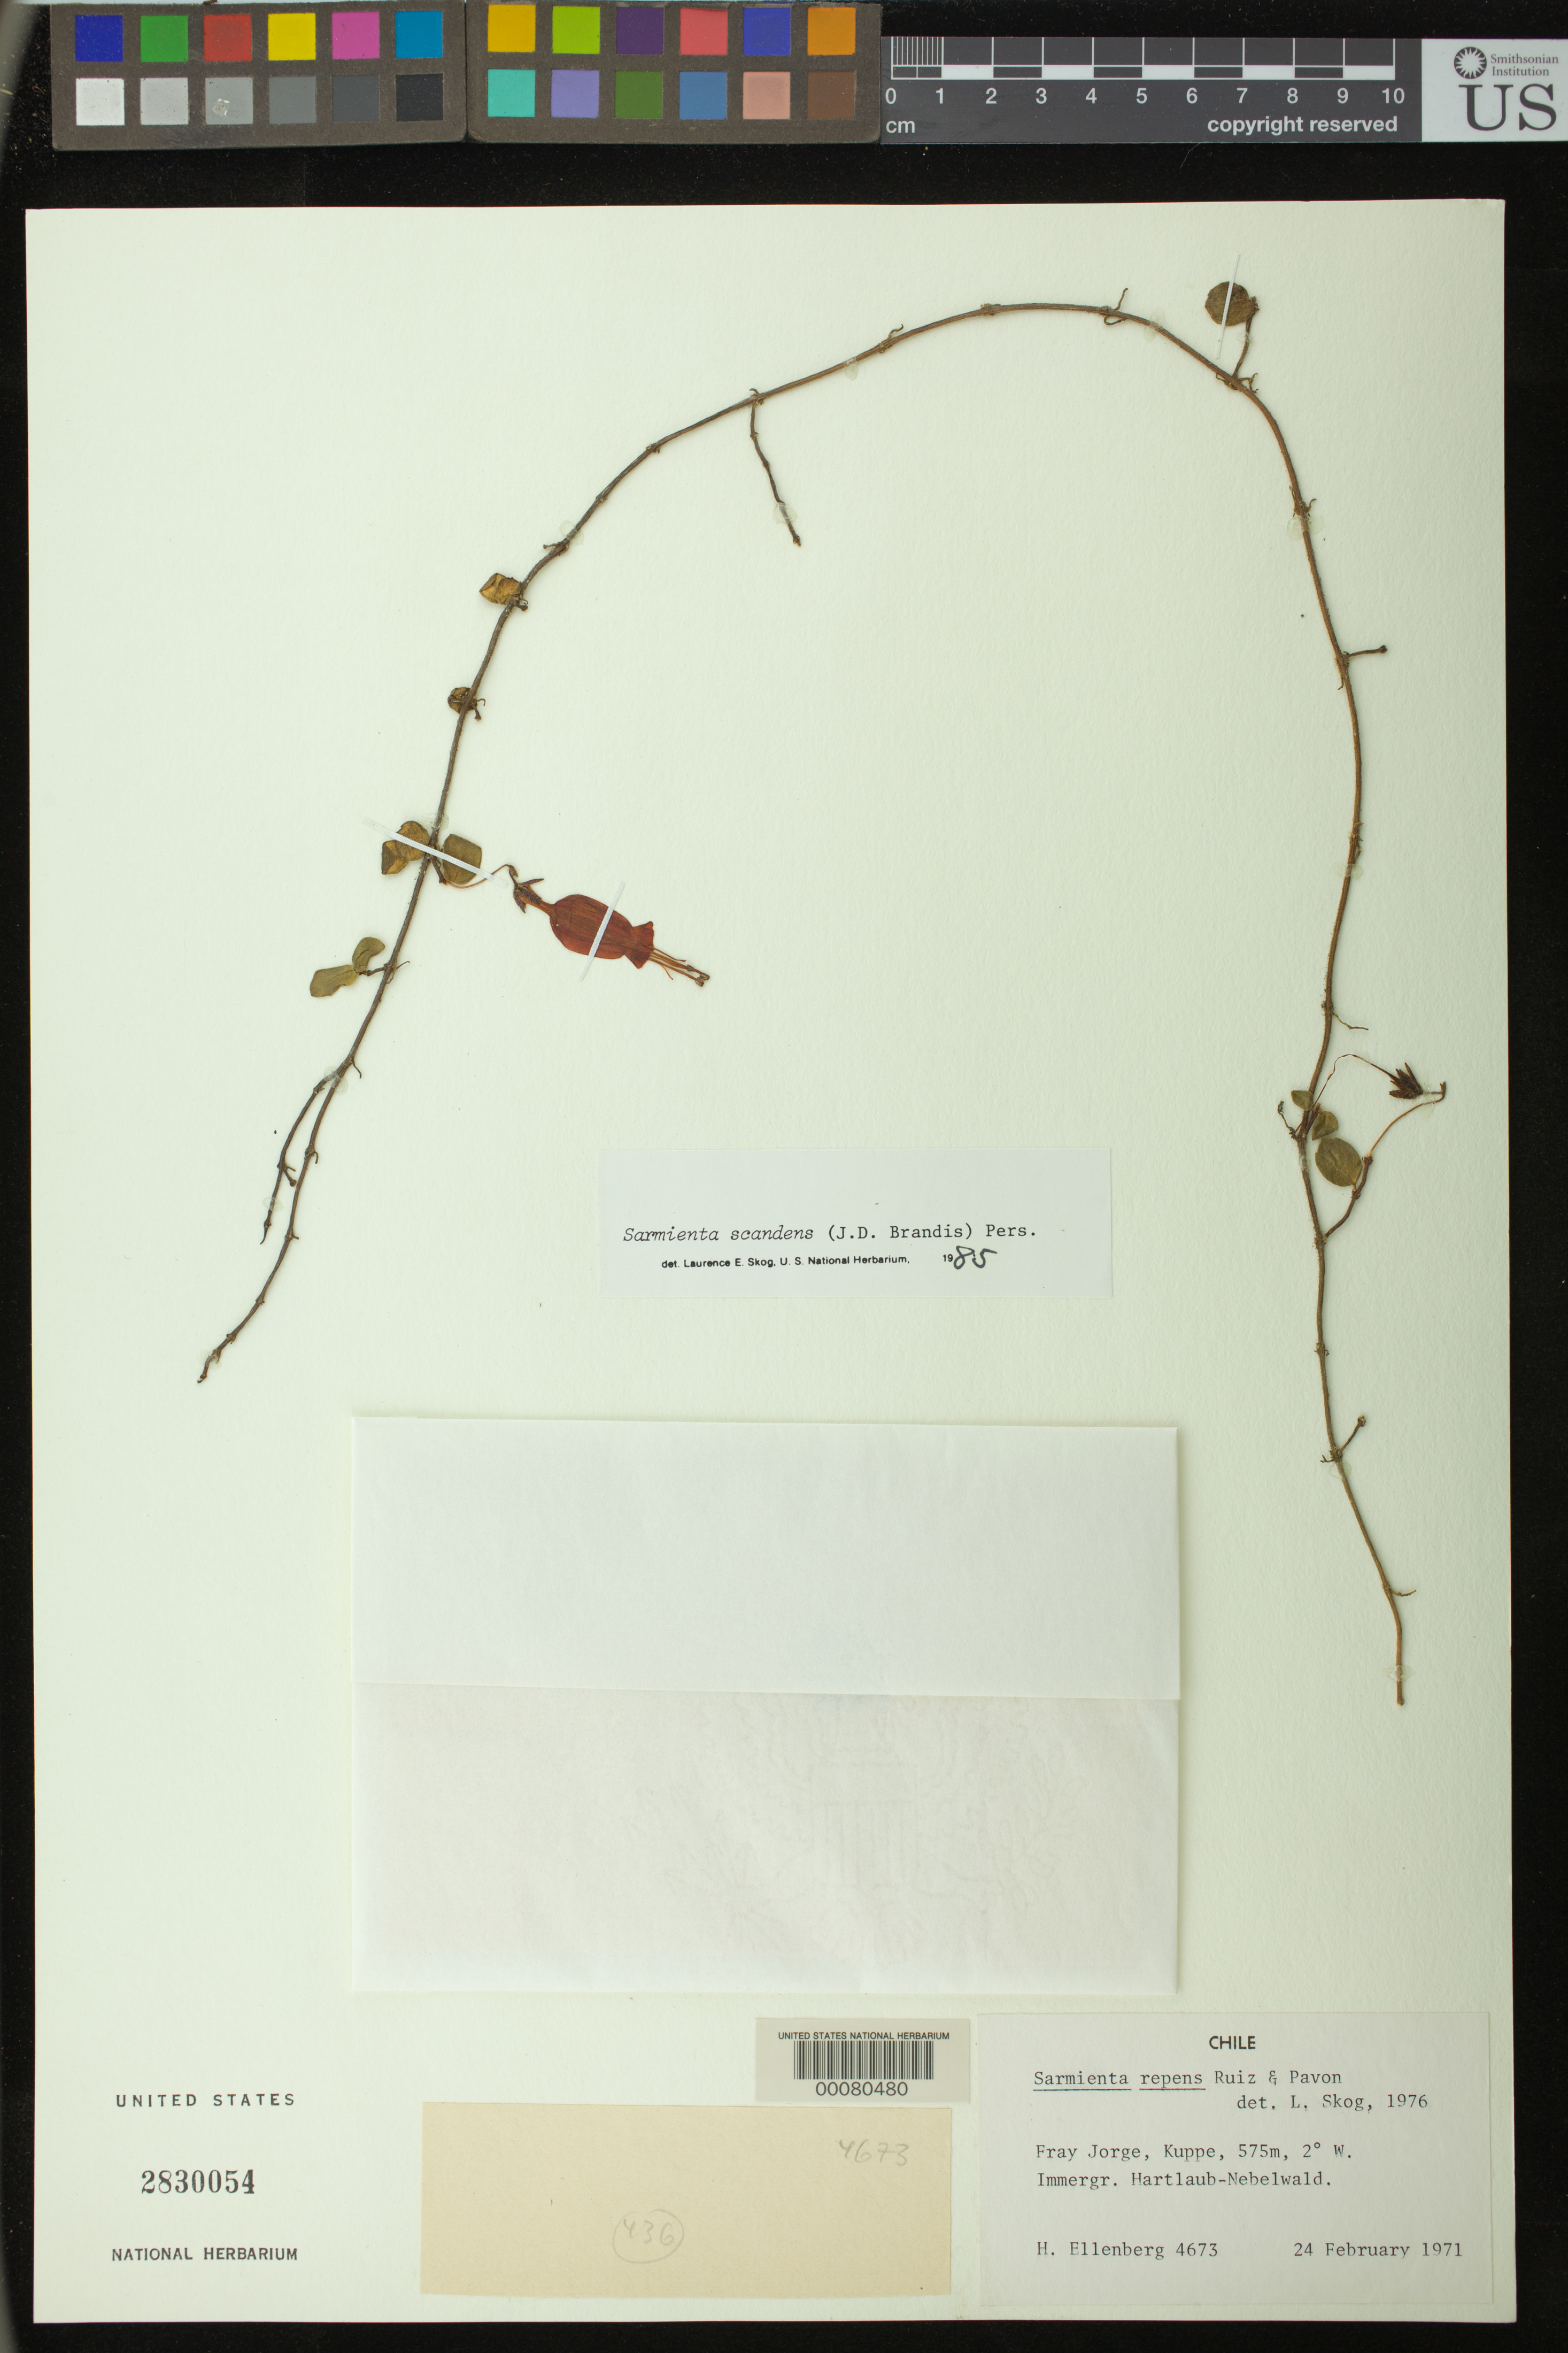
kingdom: Plantae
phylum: Tracheophyta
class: Magnoliopsida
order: Lamiales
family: Gesneriaceae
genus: Sarmienta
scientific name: Sarmienta scandens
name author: (J.D. Brandis) Pers.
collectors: H. Ellenberg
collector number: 4673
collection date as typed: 24 Feb 1971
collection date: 1971-02-24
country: Chile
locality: Fray Jorge, Kuppe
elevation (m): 575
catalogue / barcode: US 2830054